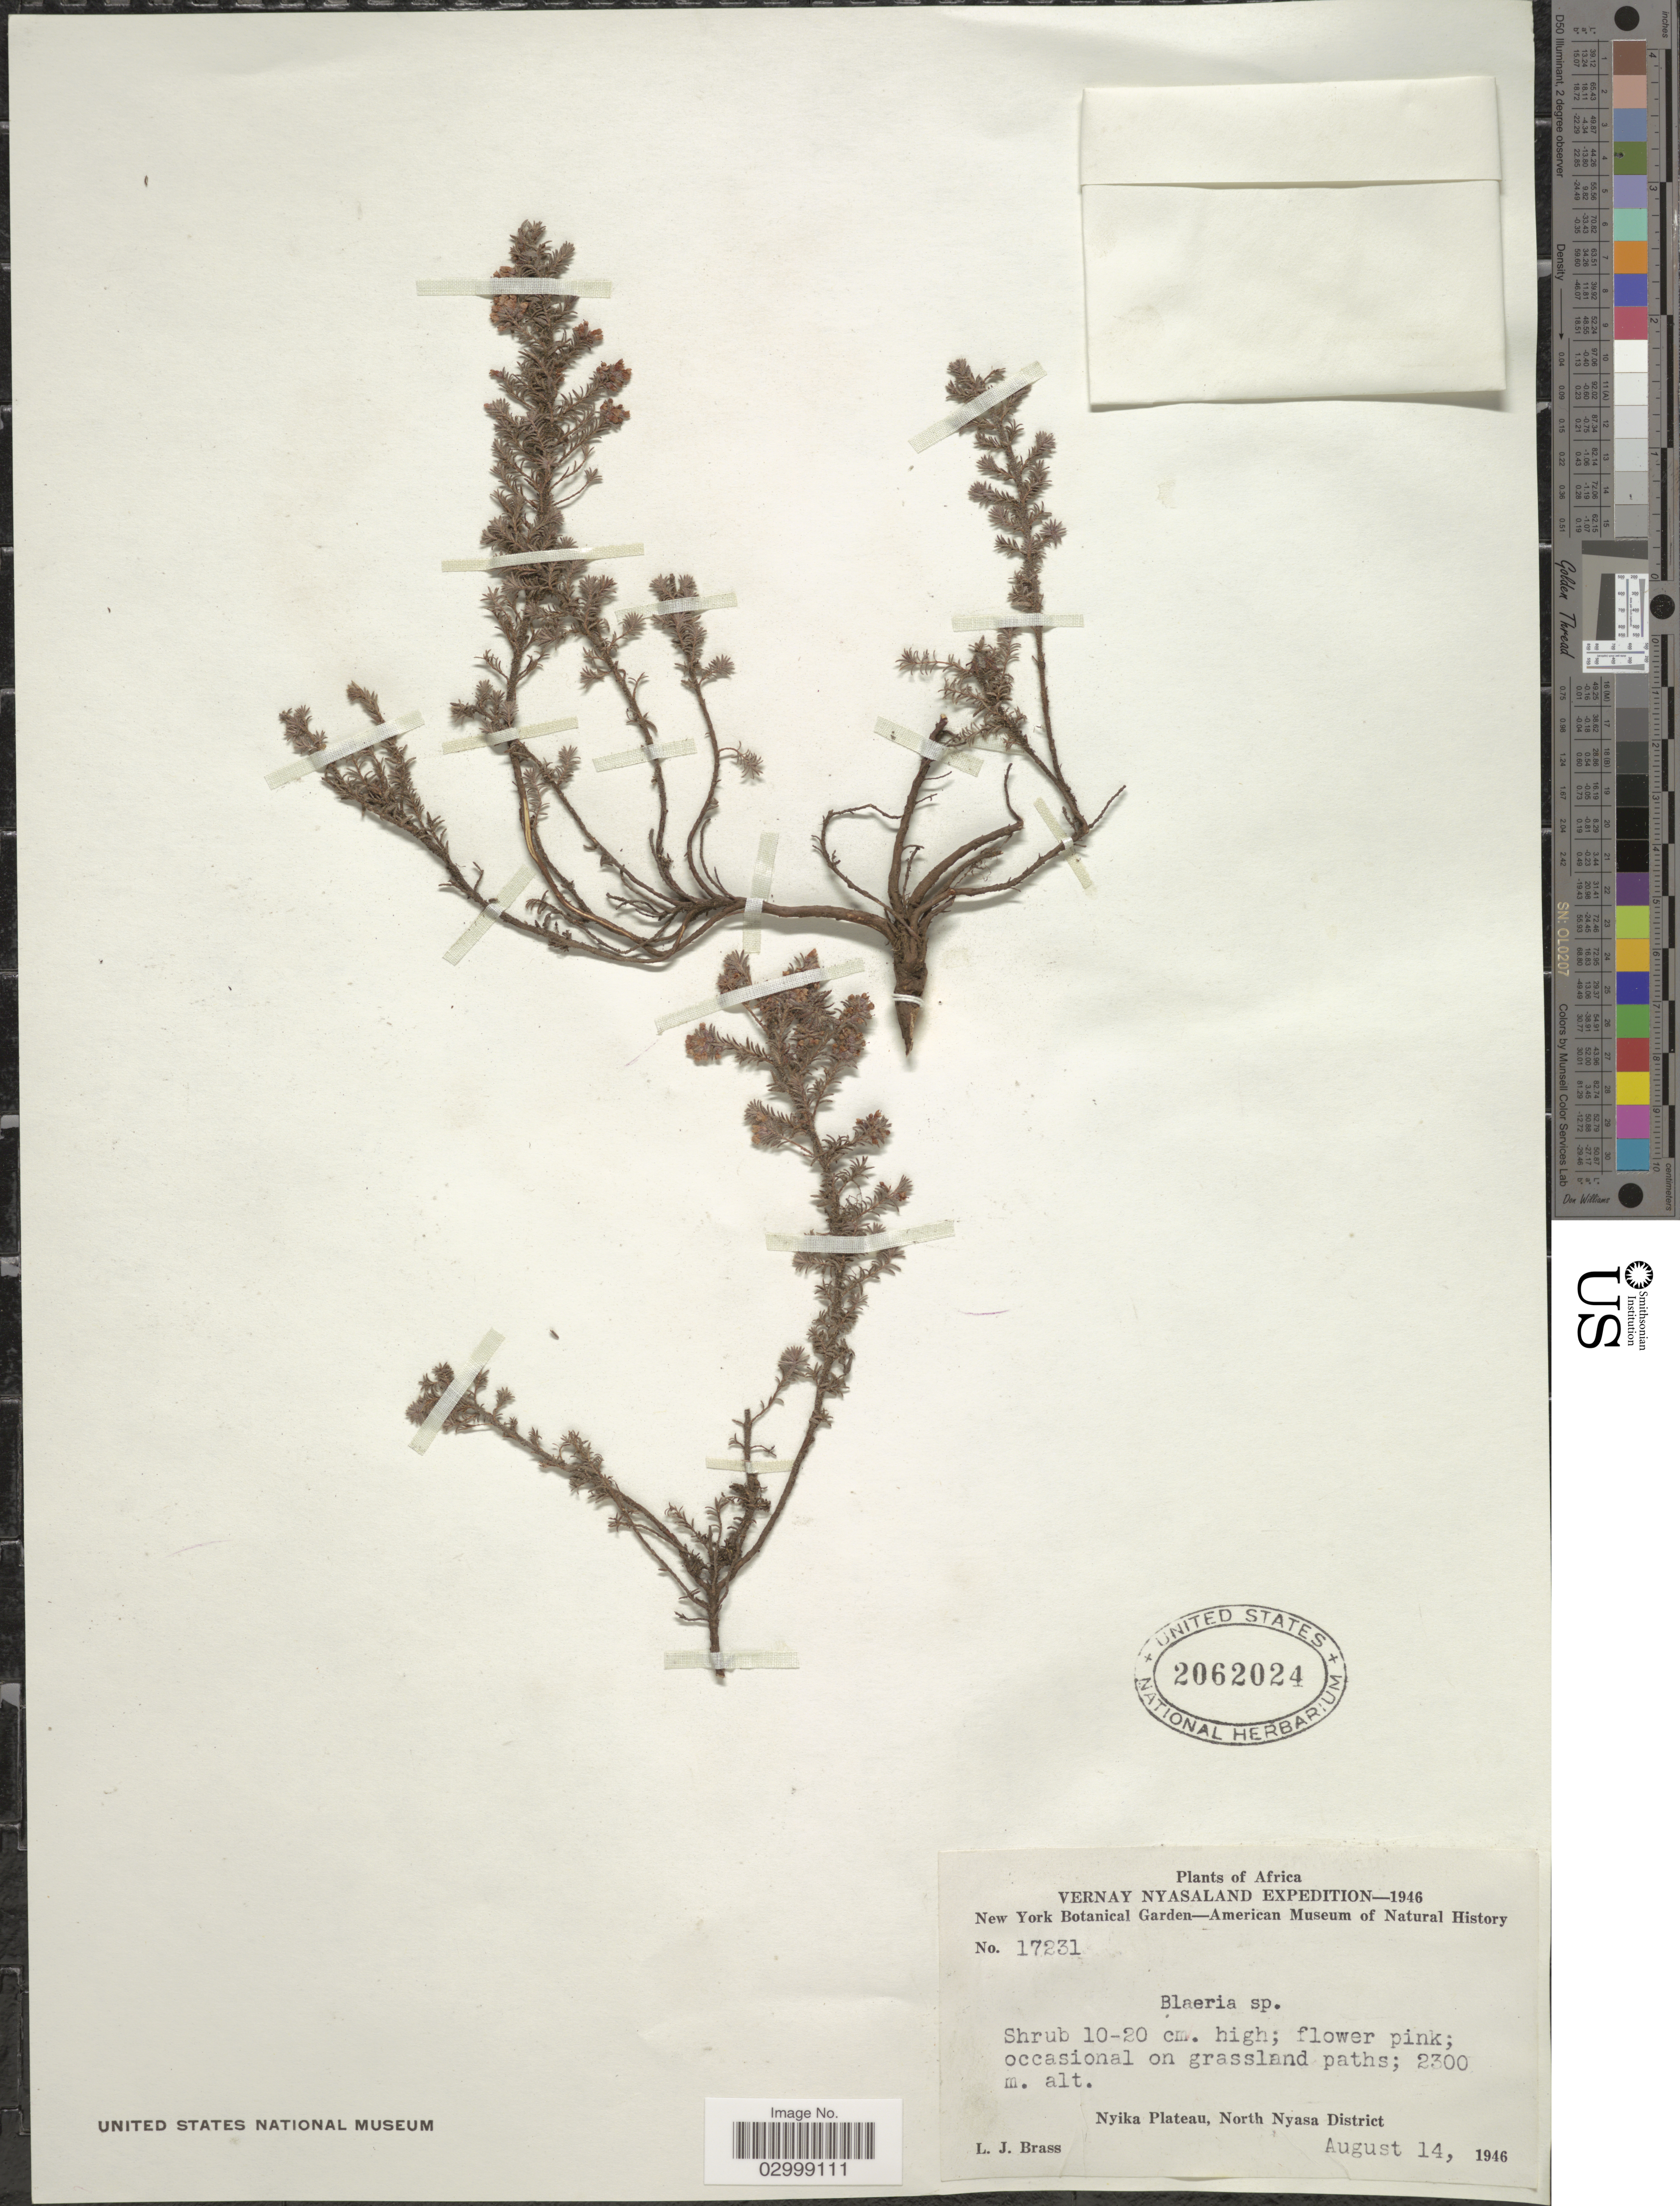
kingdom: Plantae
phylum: Tracheophyta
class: Magnoliopsida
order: Ericales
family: Ericaceae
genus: Blaeria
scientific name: Blaeria sp.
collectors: L. J. Brass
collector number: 17231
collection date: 1946-08-14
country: Malawi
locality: Vernay Nyasaland, Nyika Plateau, North Nyasa District.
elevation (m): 2300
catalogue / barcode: US 2062024